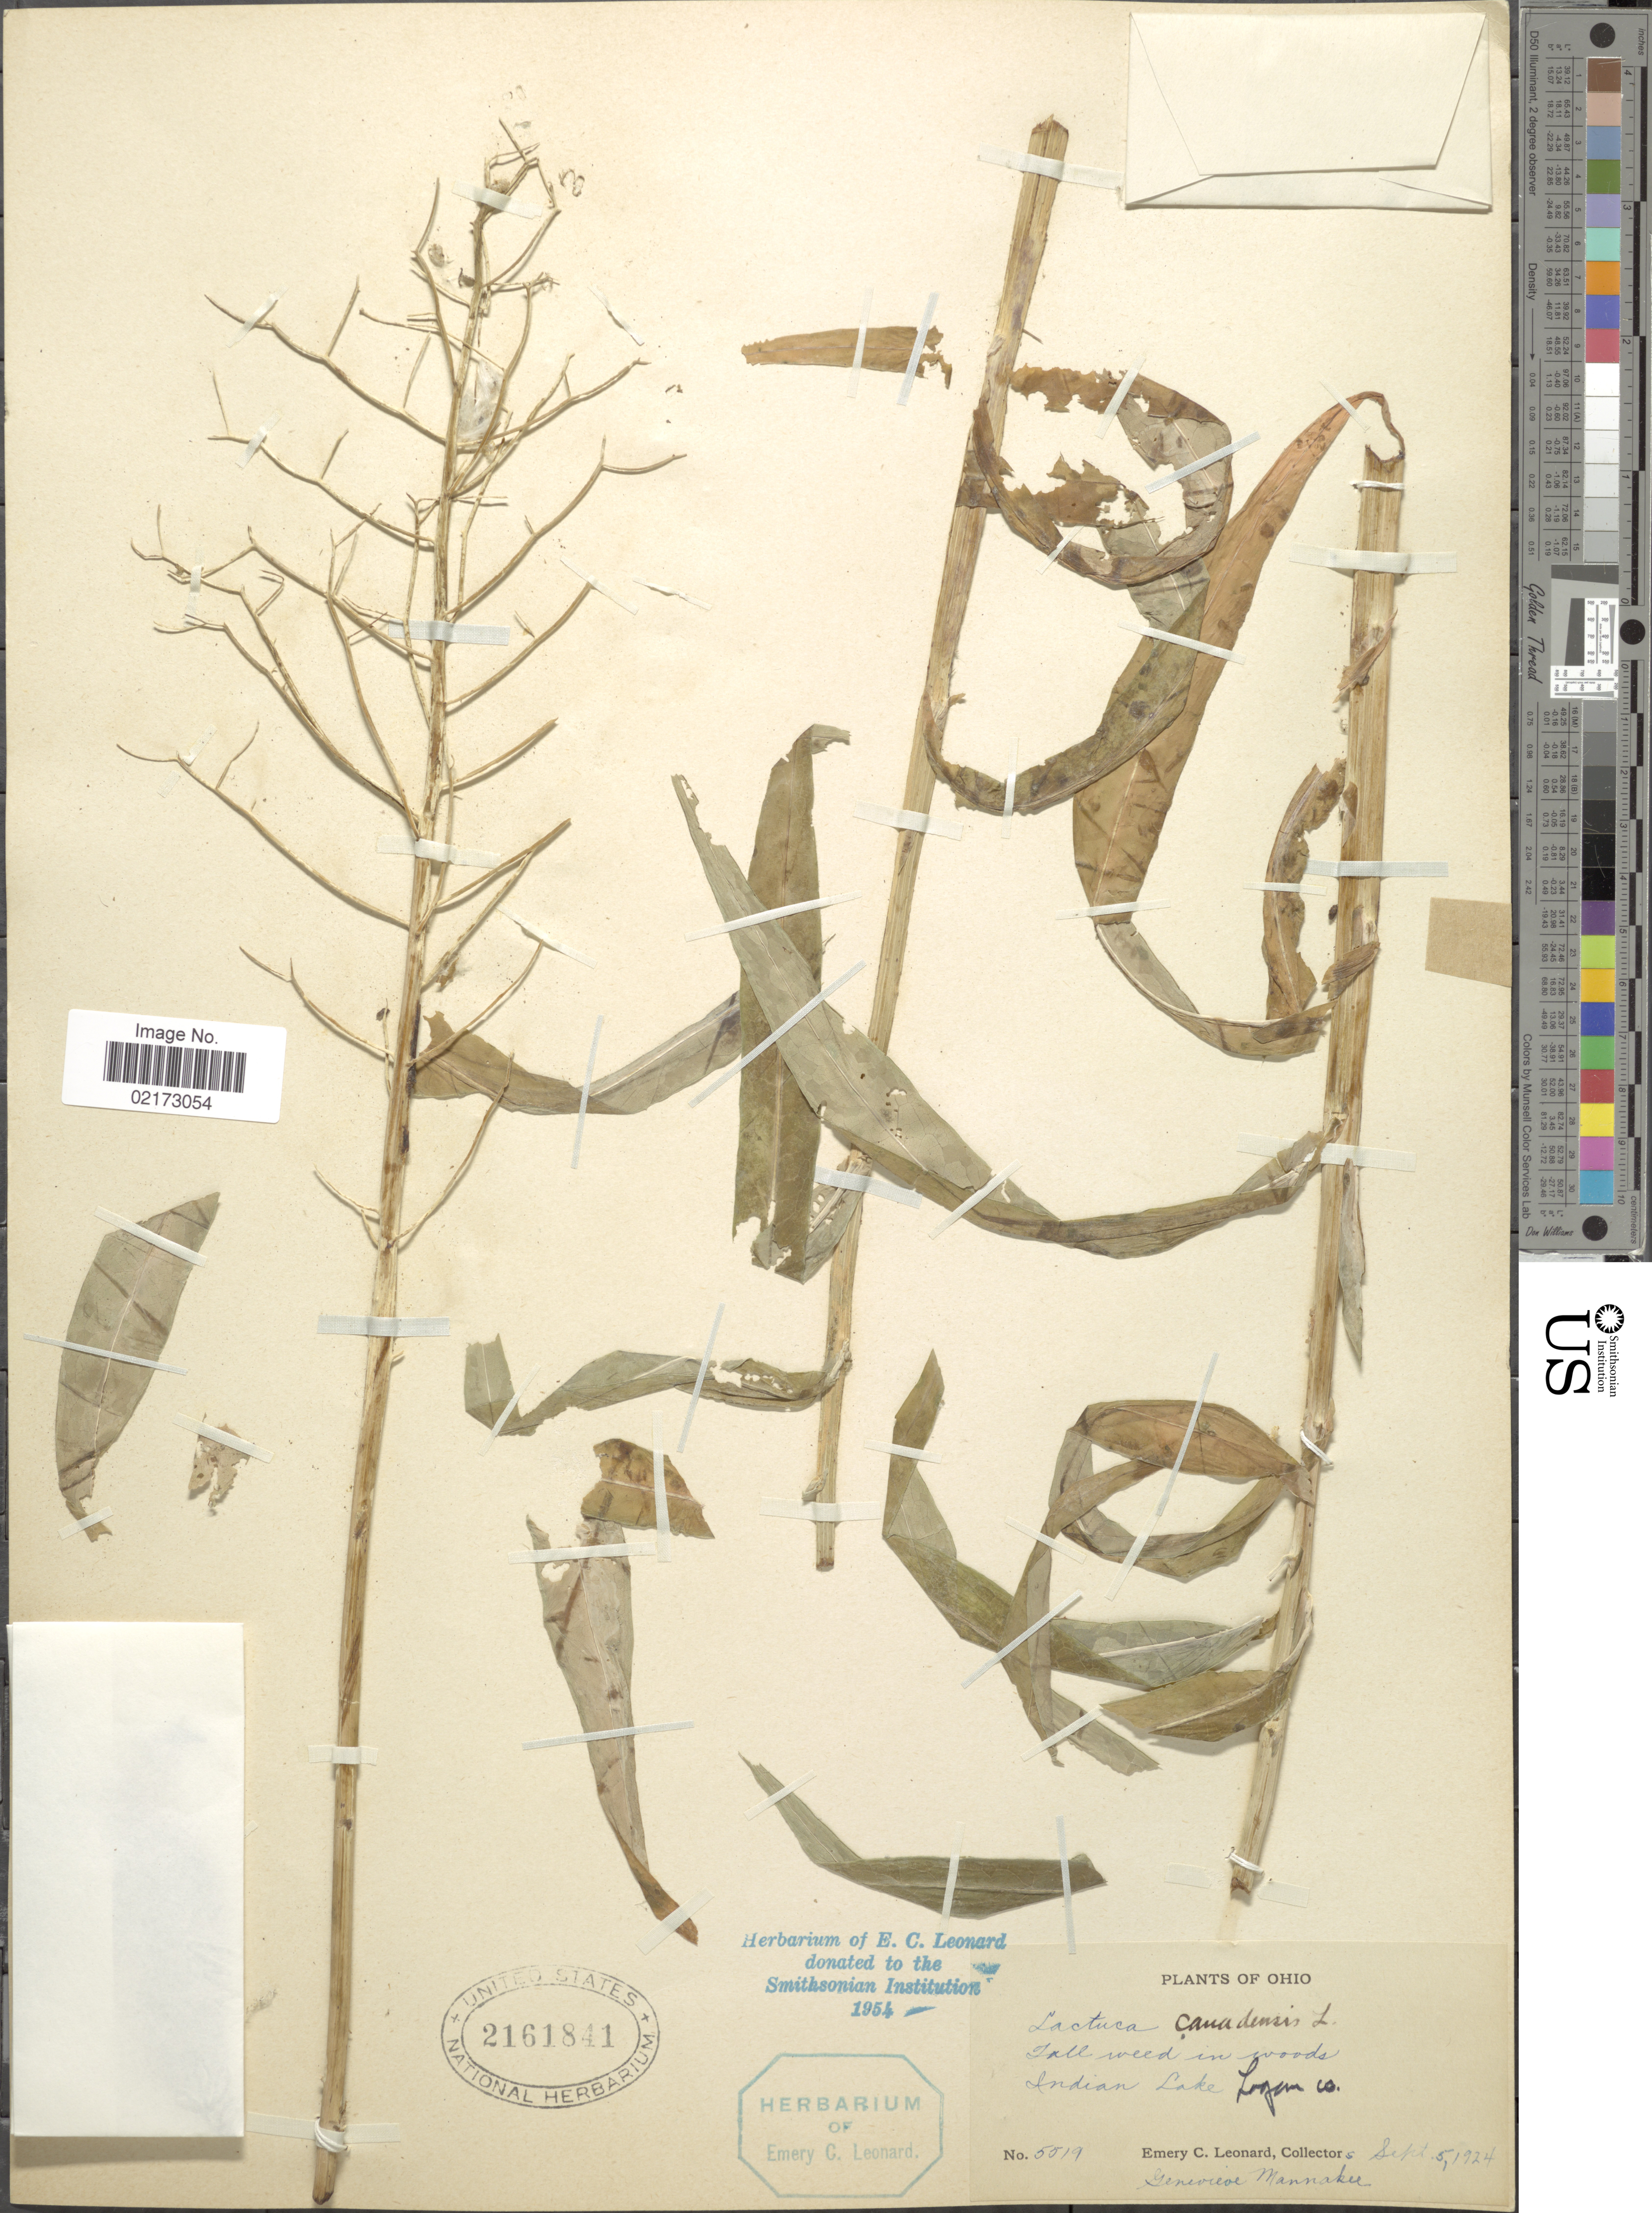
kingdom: Plantae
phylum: Tracheophyta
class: Magnoliopsida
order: Asterales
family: Asteraceae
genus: Lactuca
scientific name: Lactuca canadensis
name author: L.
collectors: E. C. Leonard & G. Mannakee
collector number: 5519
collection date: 1924-09-05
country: United States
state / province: Ohio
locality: Indian Lake, Logan Co.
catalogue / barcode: US 2161841